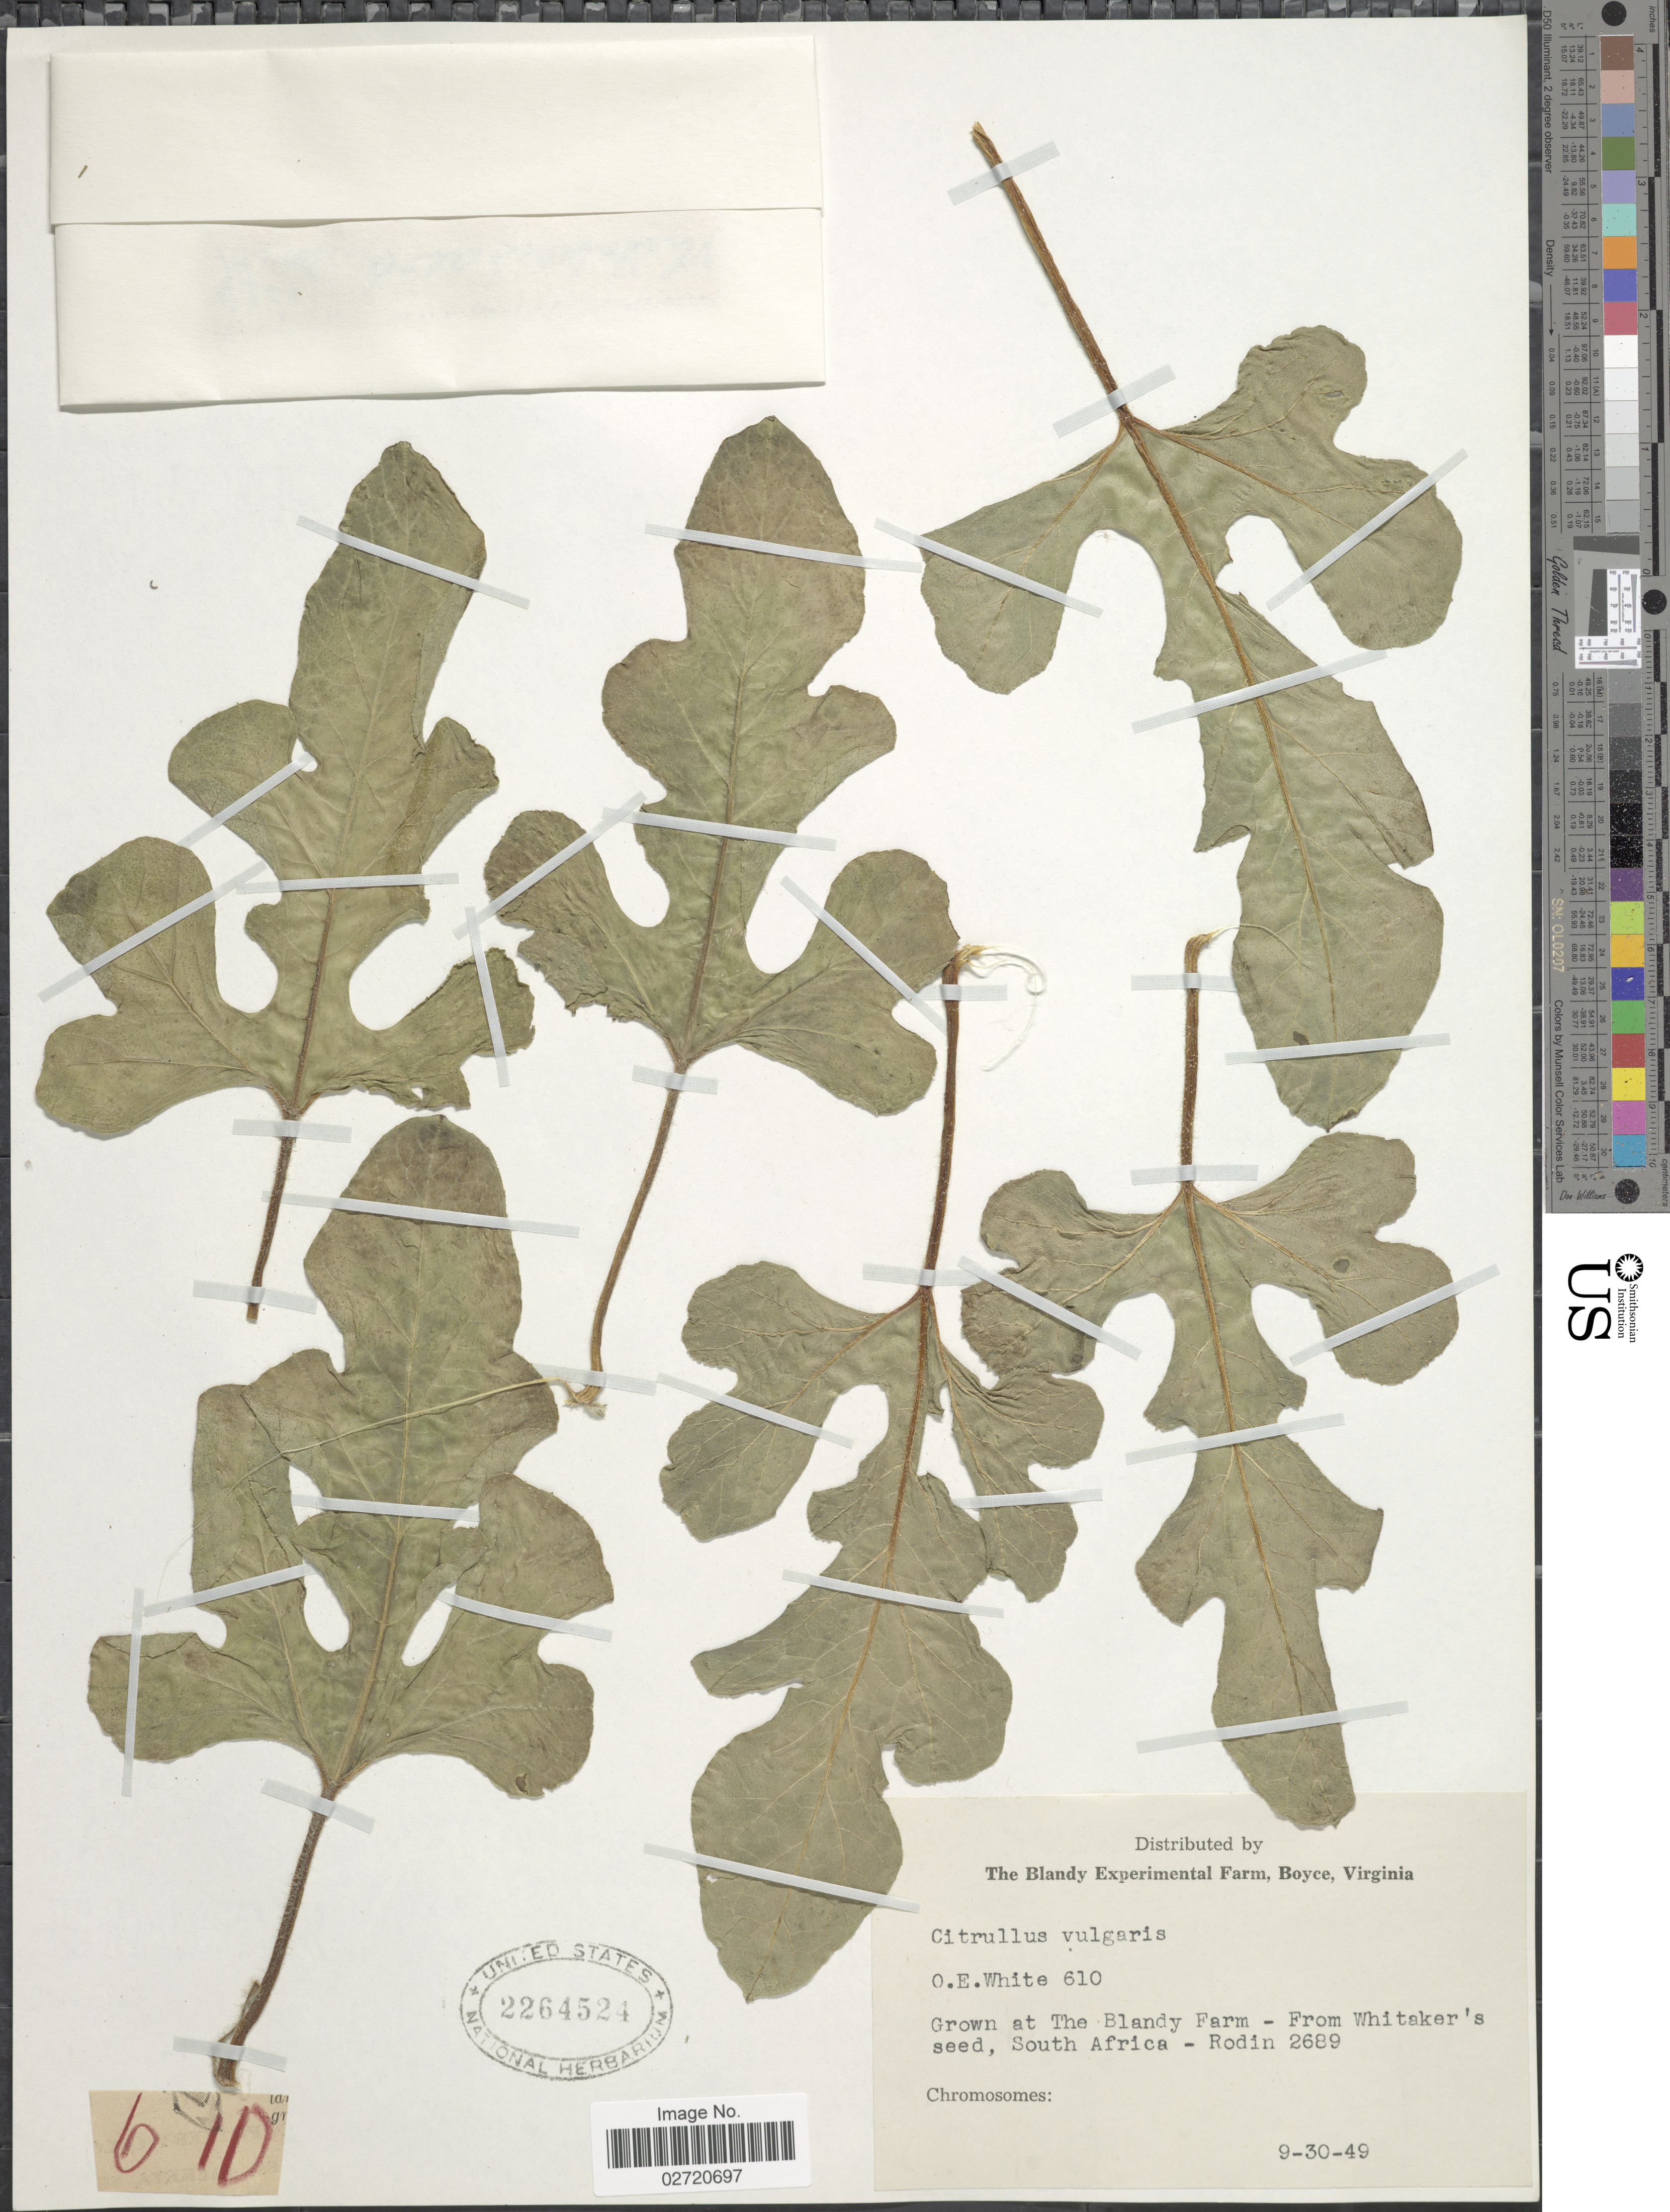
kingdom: Plantae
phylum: Tracheophyta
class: Magnoliopsida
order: Cucurbitales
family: Cucurbitaceae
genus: Citrullus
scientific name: Citrullus vulgaris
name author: Schrad.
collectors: O. E. White & -. Rodin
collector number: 610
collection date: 1949-09-30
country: United States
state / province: Virginia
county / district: Clarke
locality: Grown at The Blandy Farm - From Whitaker's seed. South Africa - Rodin 2689. The Blandy Experimental Farm, Boyce, Virginia.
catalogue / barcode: US 2264524